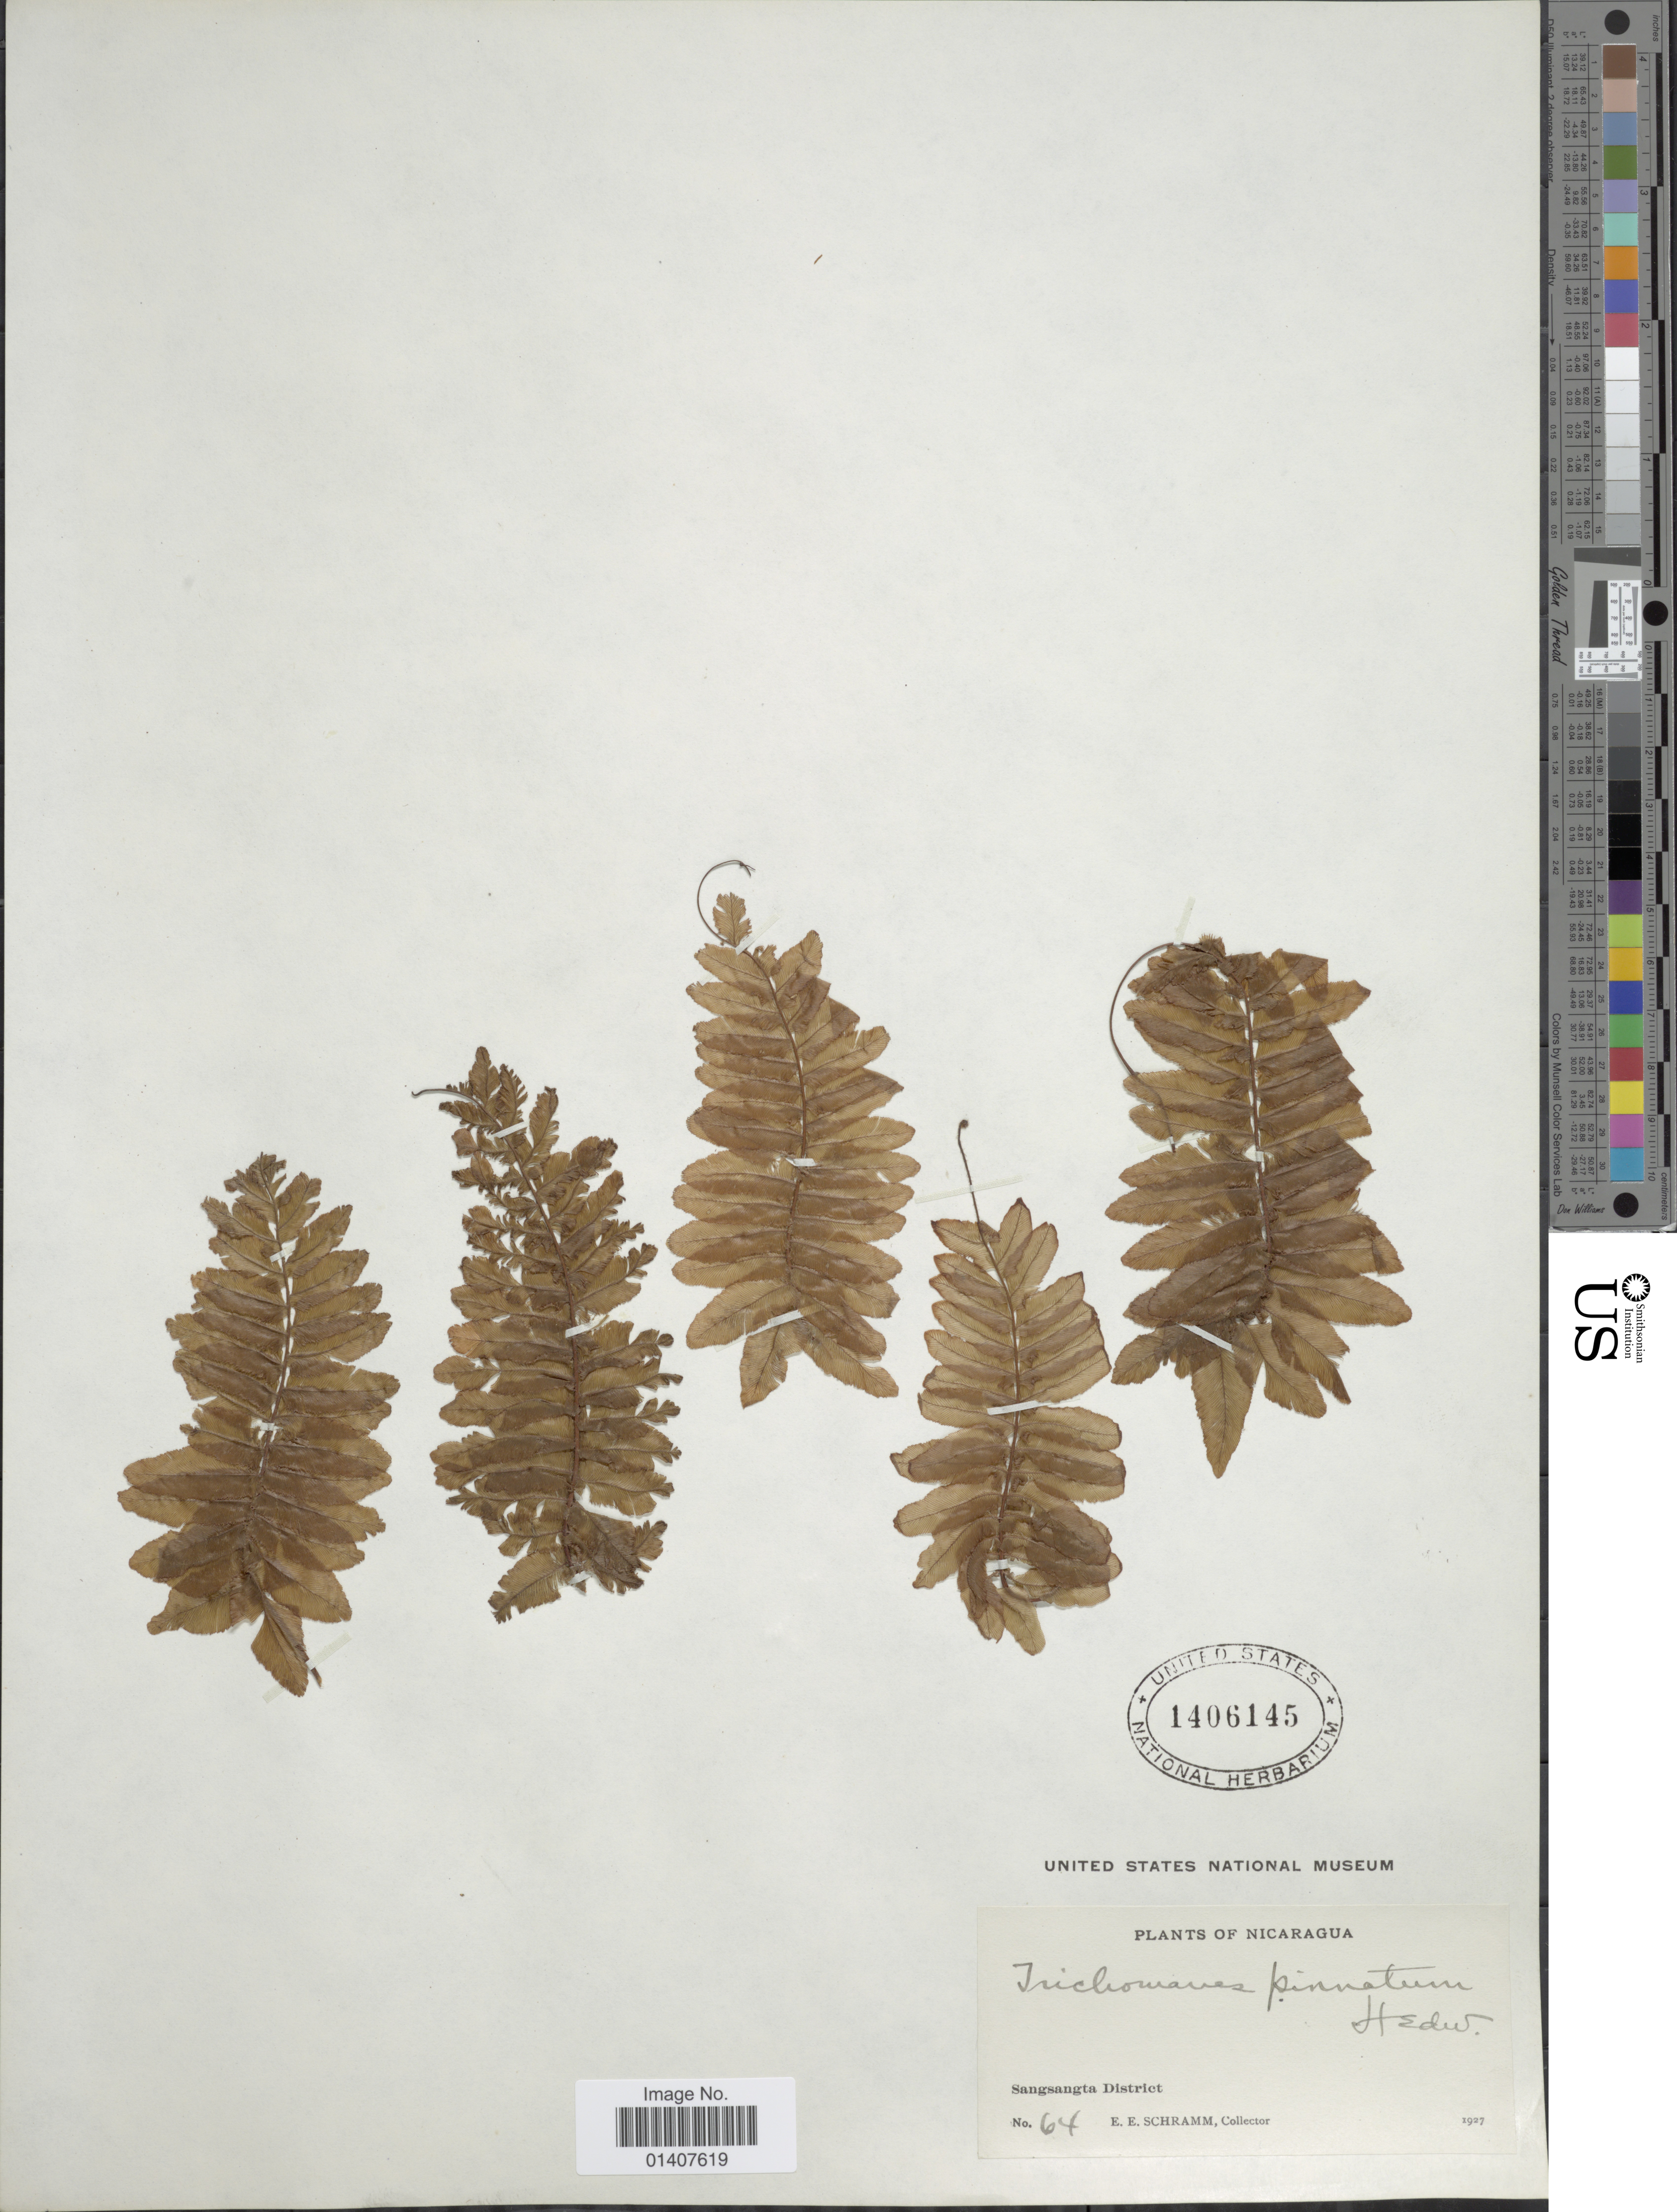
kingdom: Plantae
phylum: Tracheophyta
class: Polypodiopsida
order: Hymenophyllales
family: Hymenophyllaceae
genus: Trichomanes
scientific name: Trichomanes pinnatum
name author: Hedw.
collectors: E. Schramm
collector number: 64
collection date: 1927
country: Nicaragua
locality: Sangsangta District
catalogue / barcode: US 1406145